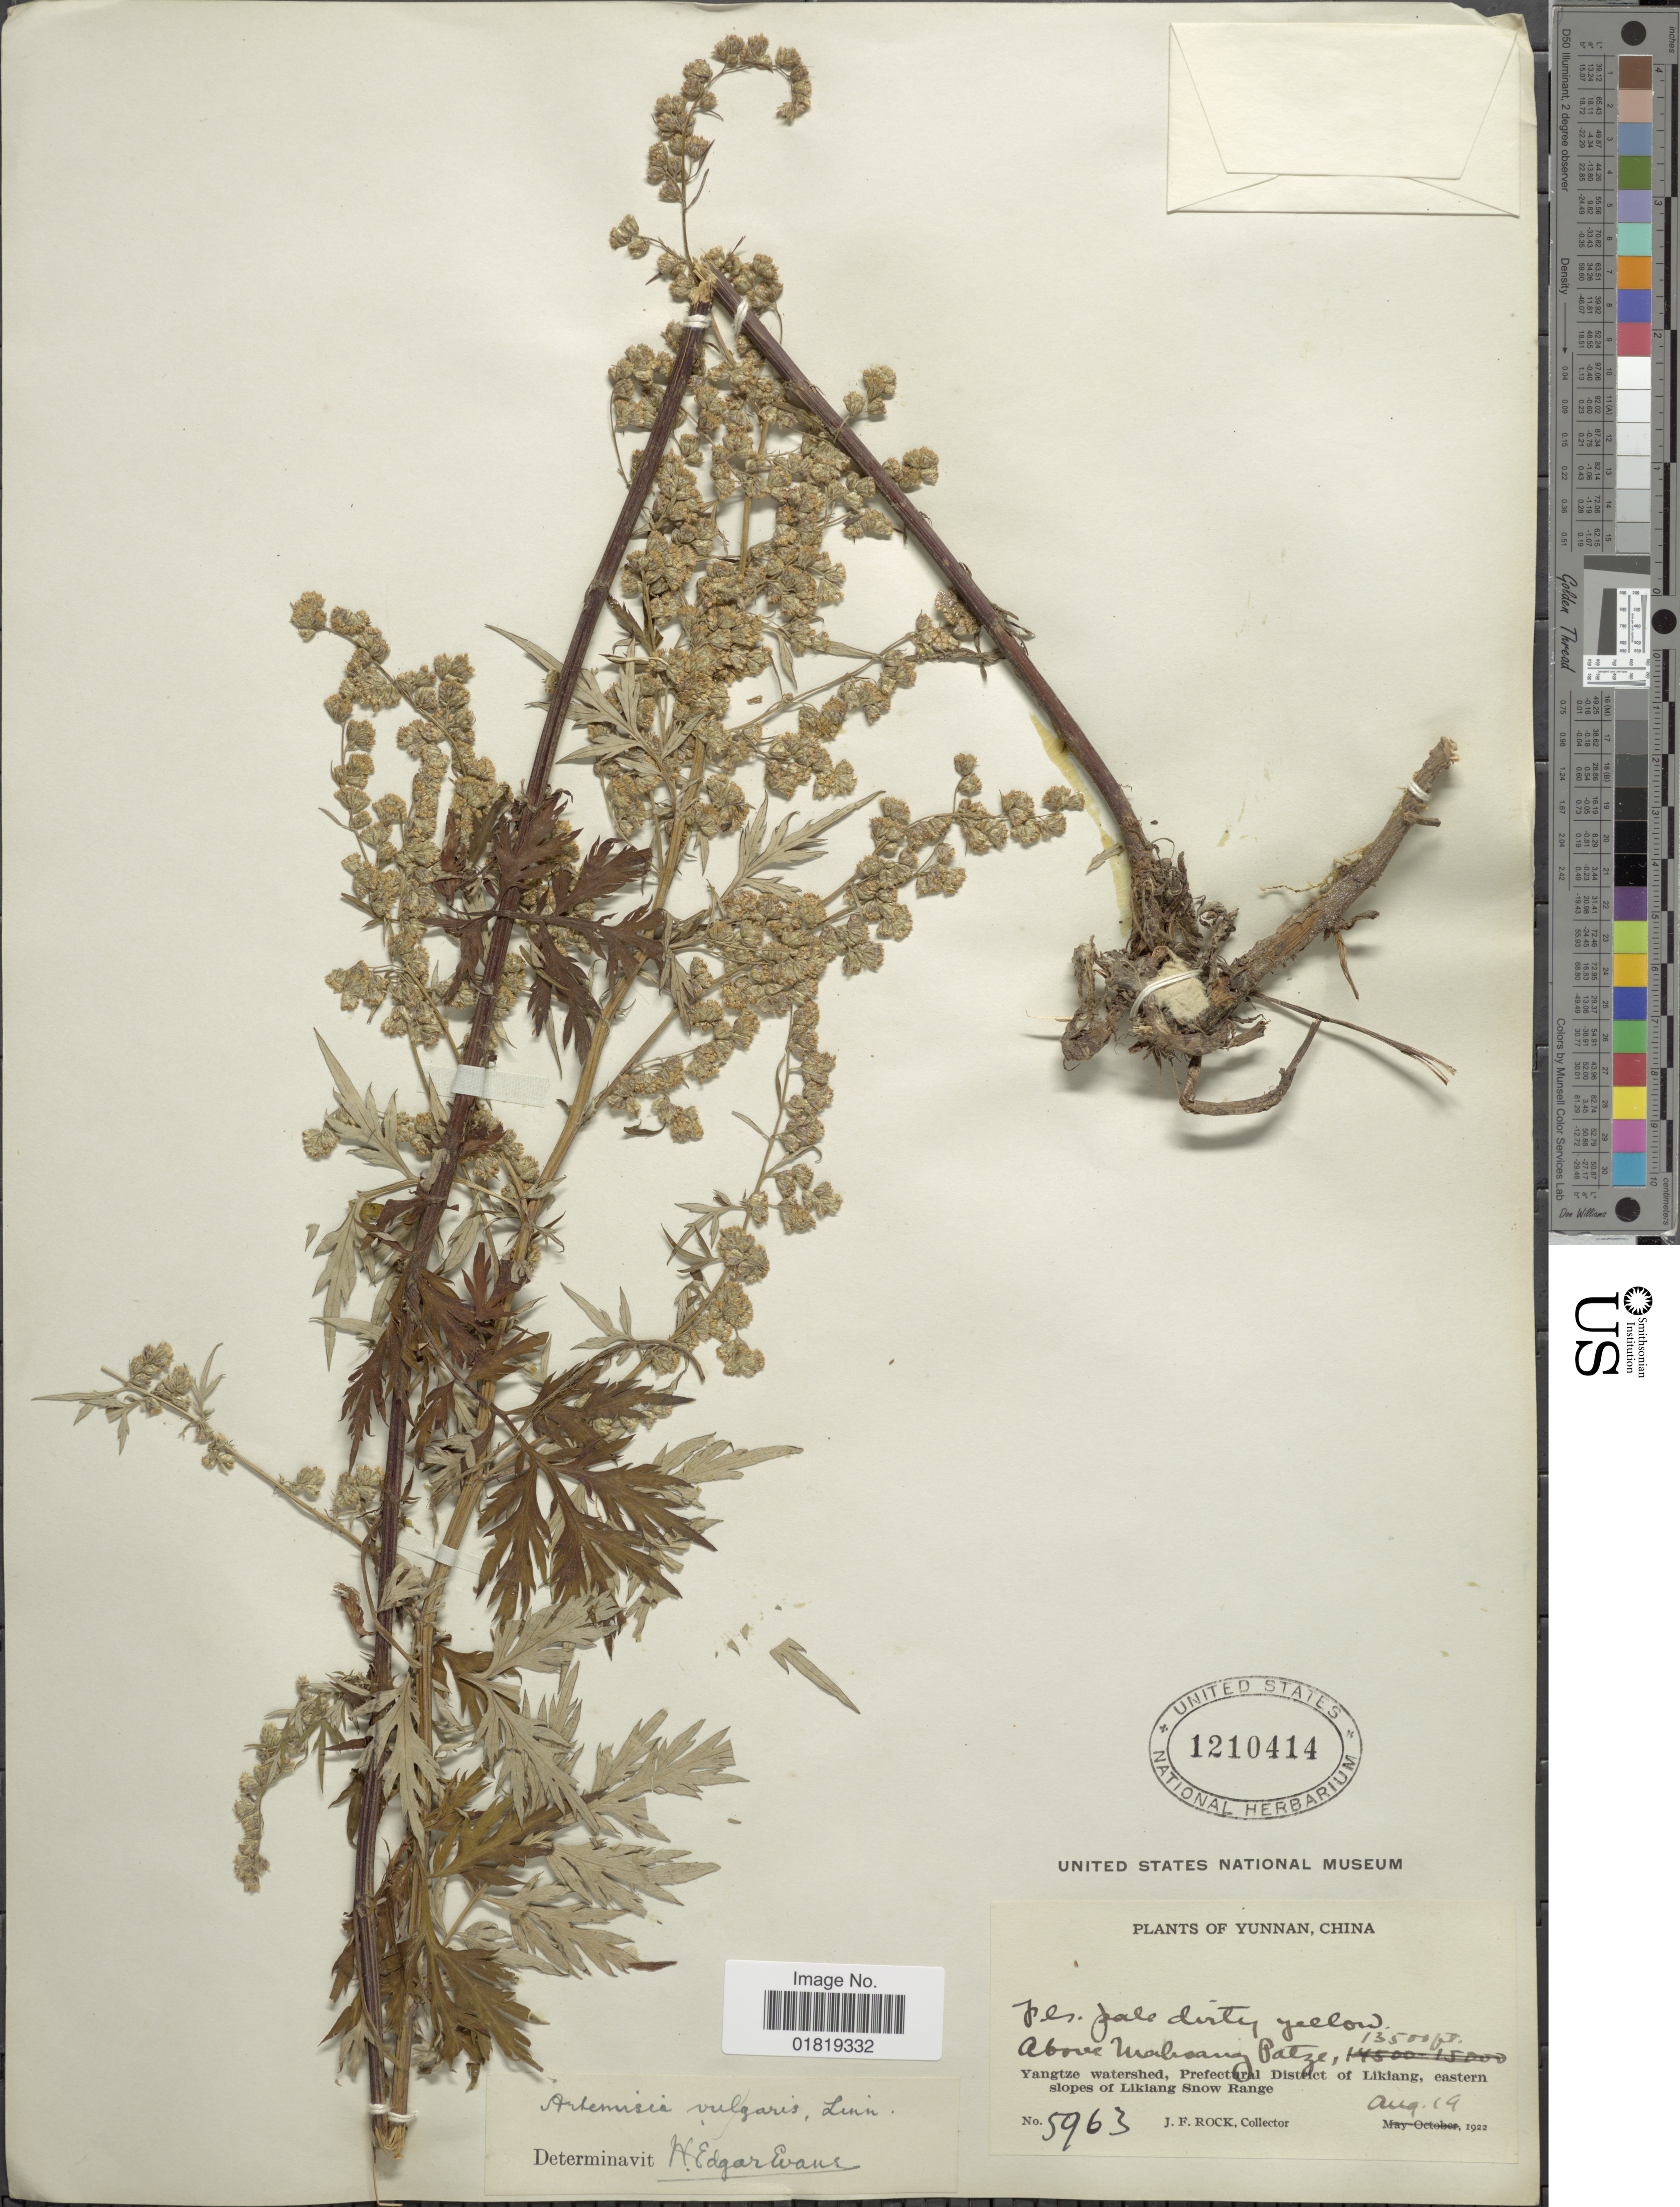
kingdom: Plantae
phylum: Tracheophyta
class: Magnoliopsida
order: Asterales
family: Asteraceae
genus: Artemisia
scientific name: Artemisia vulgaris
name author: L.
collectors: J. Rock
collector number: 5963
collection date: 1922-08-19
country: China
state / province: Yunnan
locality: Above mabsang Patze, Yangtze watershed, Prefectural District of Likiang, eastern slopes of Likiang Snow Range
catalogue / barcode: US 1210414